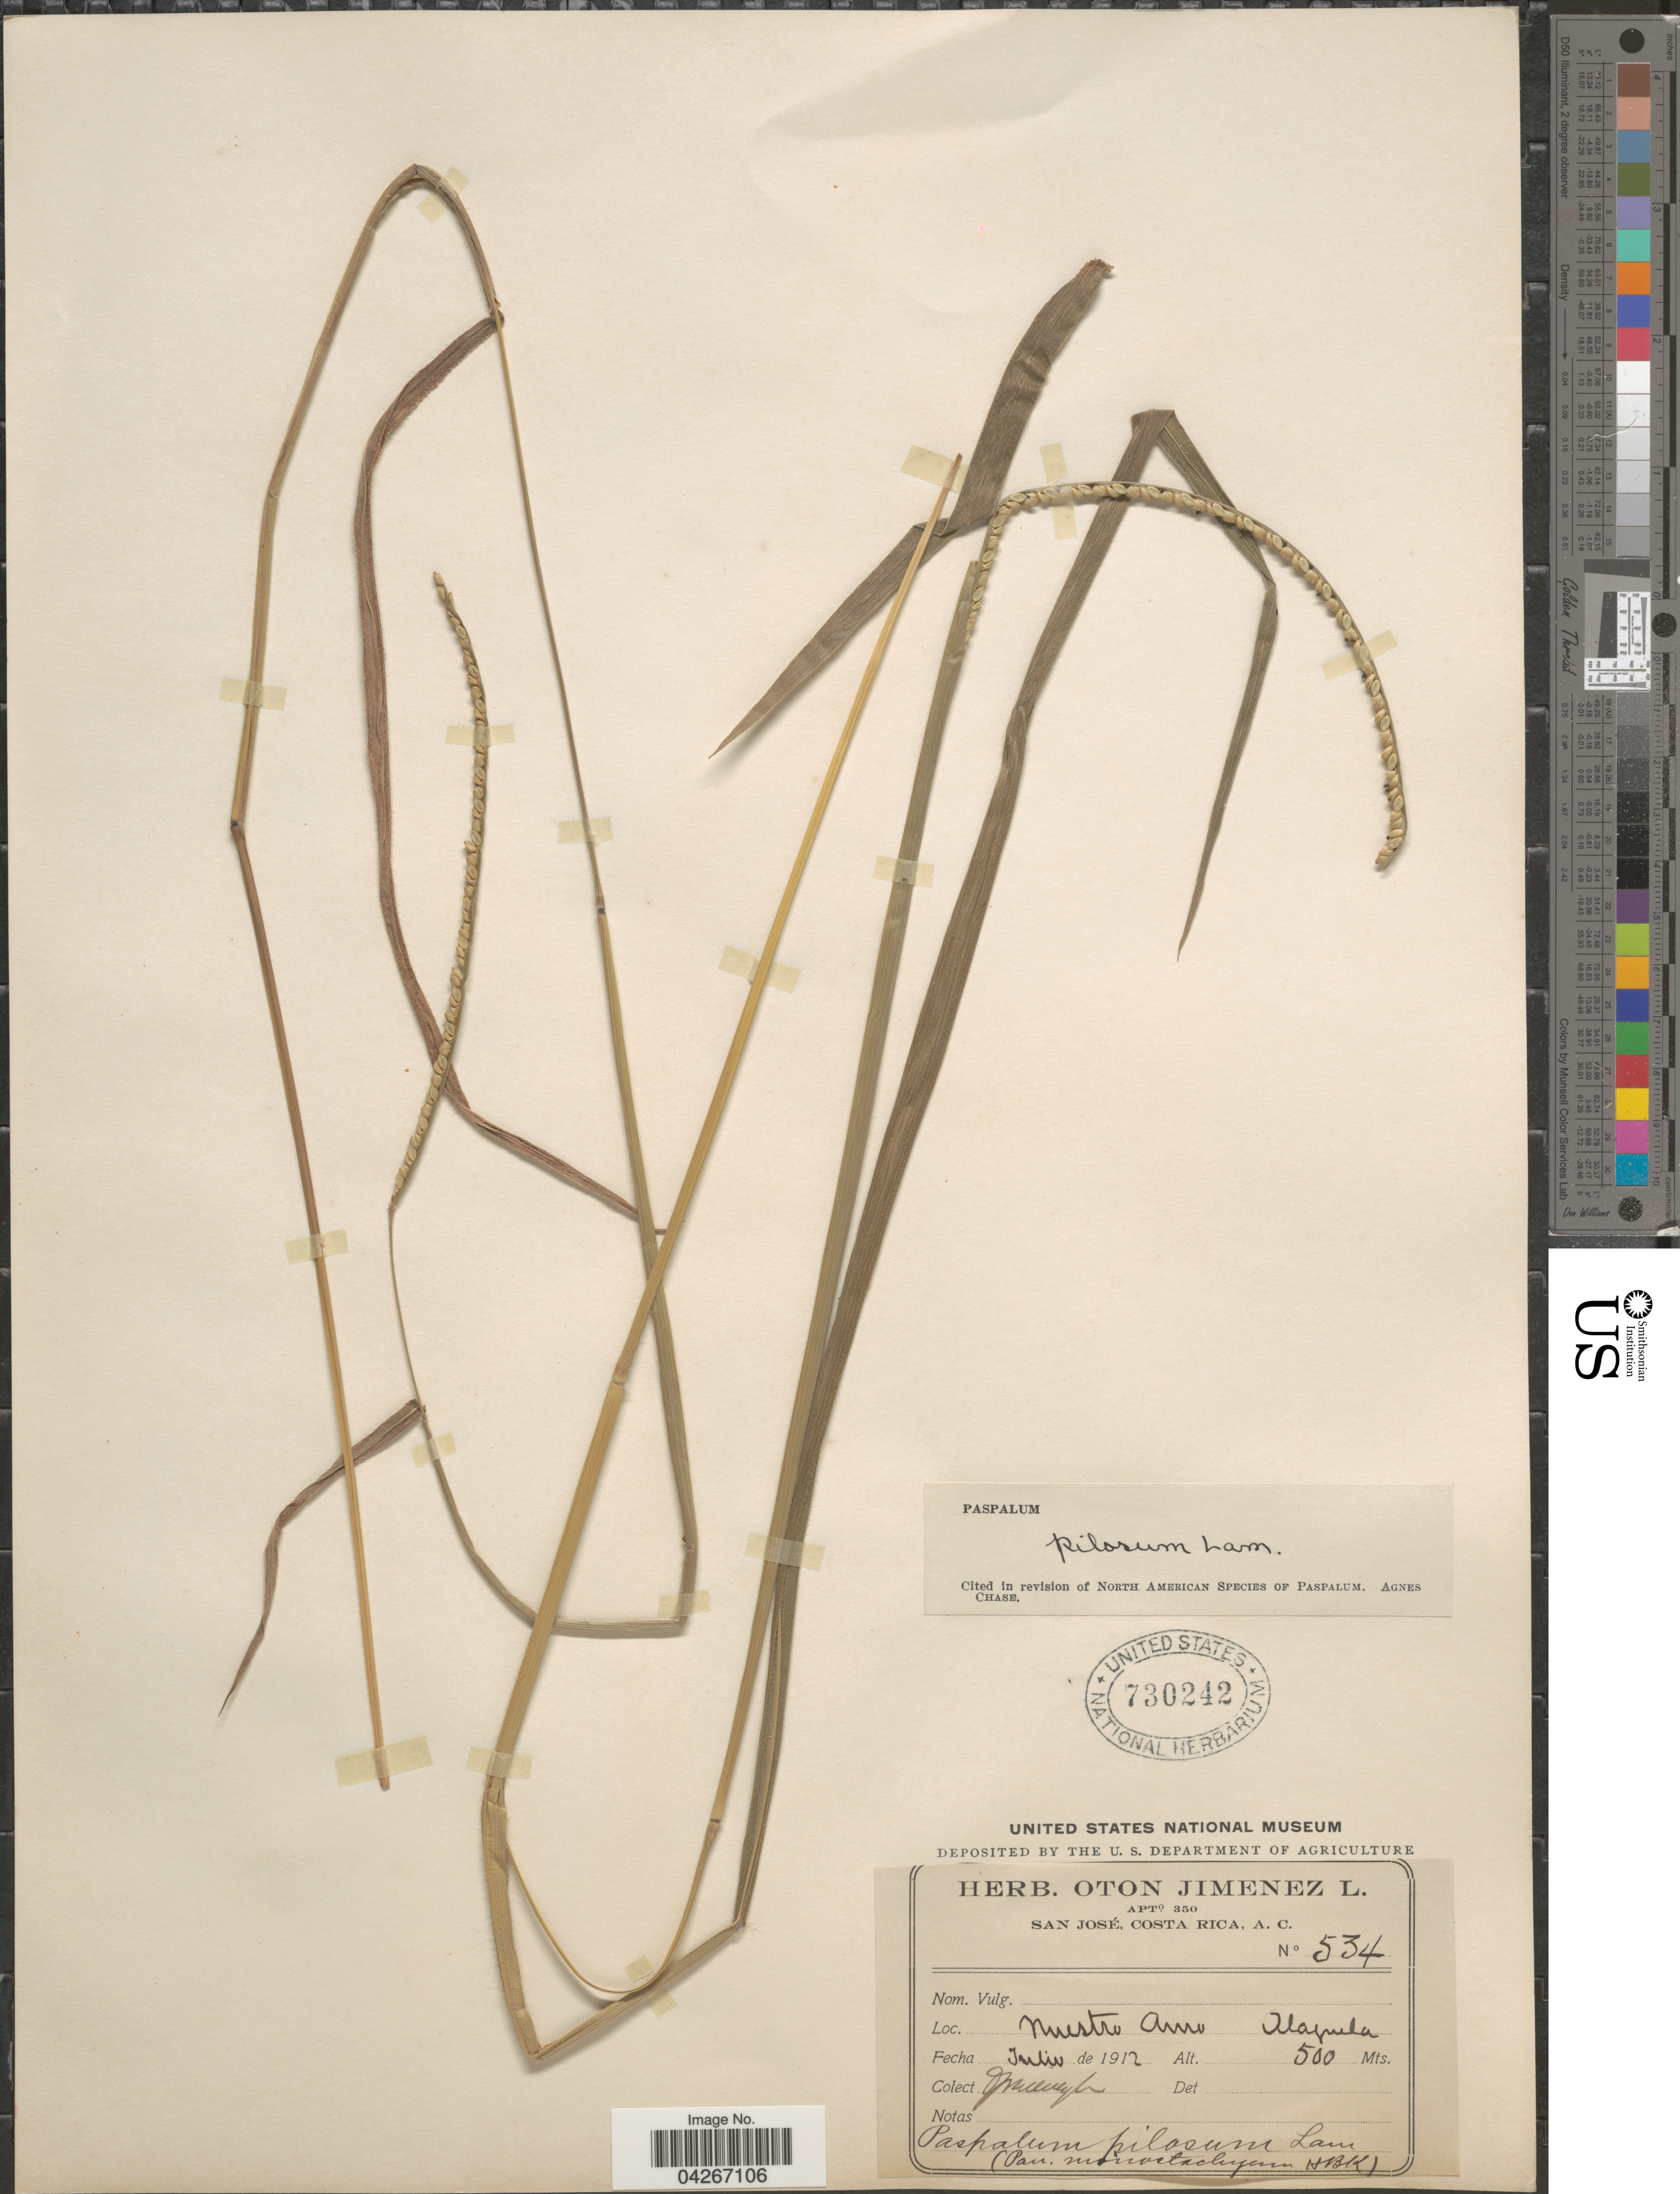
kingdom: Plantae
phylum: Tracheophyta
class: Liliopsida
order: Poales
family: Poaceae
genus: Paspalum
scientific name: Paspalum pilosum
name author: Lam.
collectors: O. Jiménez L.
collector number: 534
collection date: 1912-07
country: Costa Rica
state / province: San José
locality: Nuestro Amo Alajuela.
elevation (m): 500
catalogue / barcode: US 730242